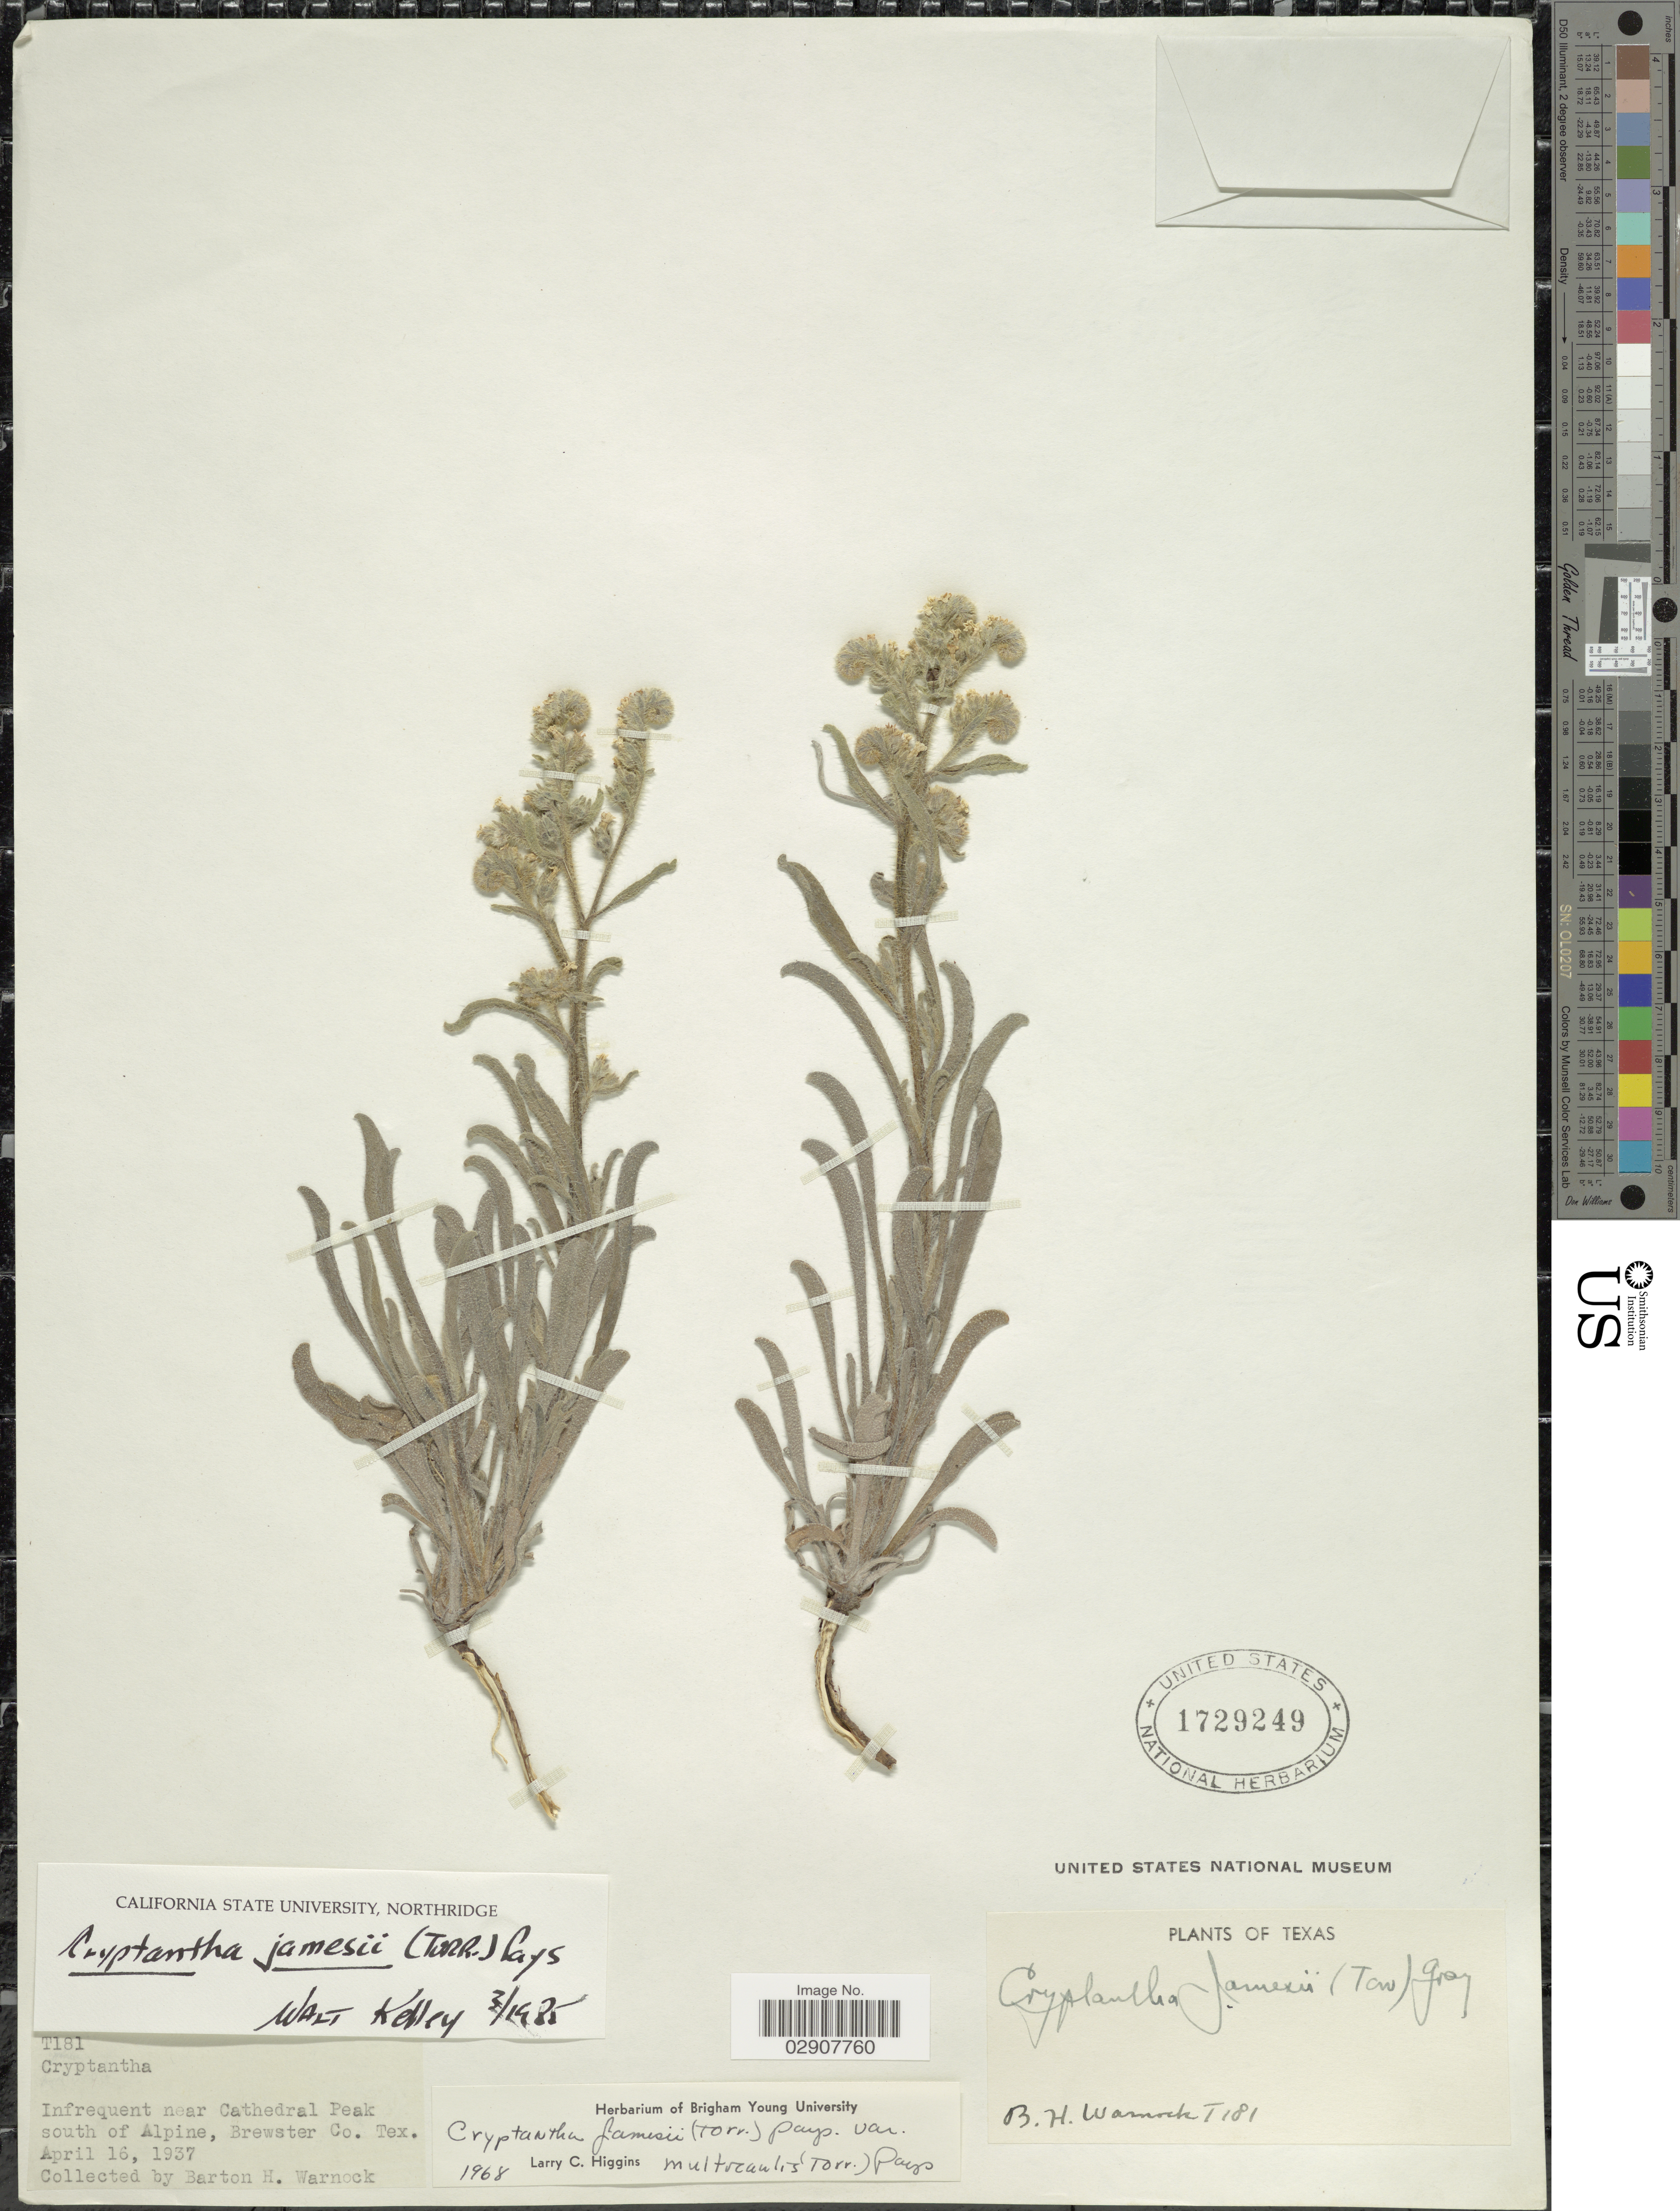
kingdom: Plantae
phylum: Tracheophyta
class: Magnoliopsida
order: Boraginales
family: Boraginaceae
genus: Cryptantha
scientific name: Cryptantha jamesii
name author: (Torr.) Payson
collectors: B. H. Warnock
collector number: T181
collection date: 1937-04-16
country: United States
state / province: Texas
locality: Infrequent near Cathedral Peak south of Alpine, Brewster Co. Tex.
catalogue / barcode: US 1729249